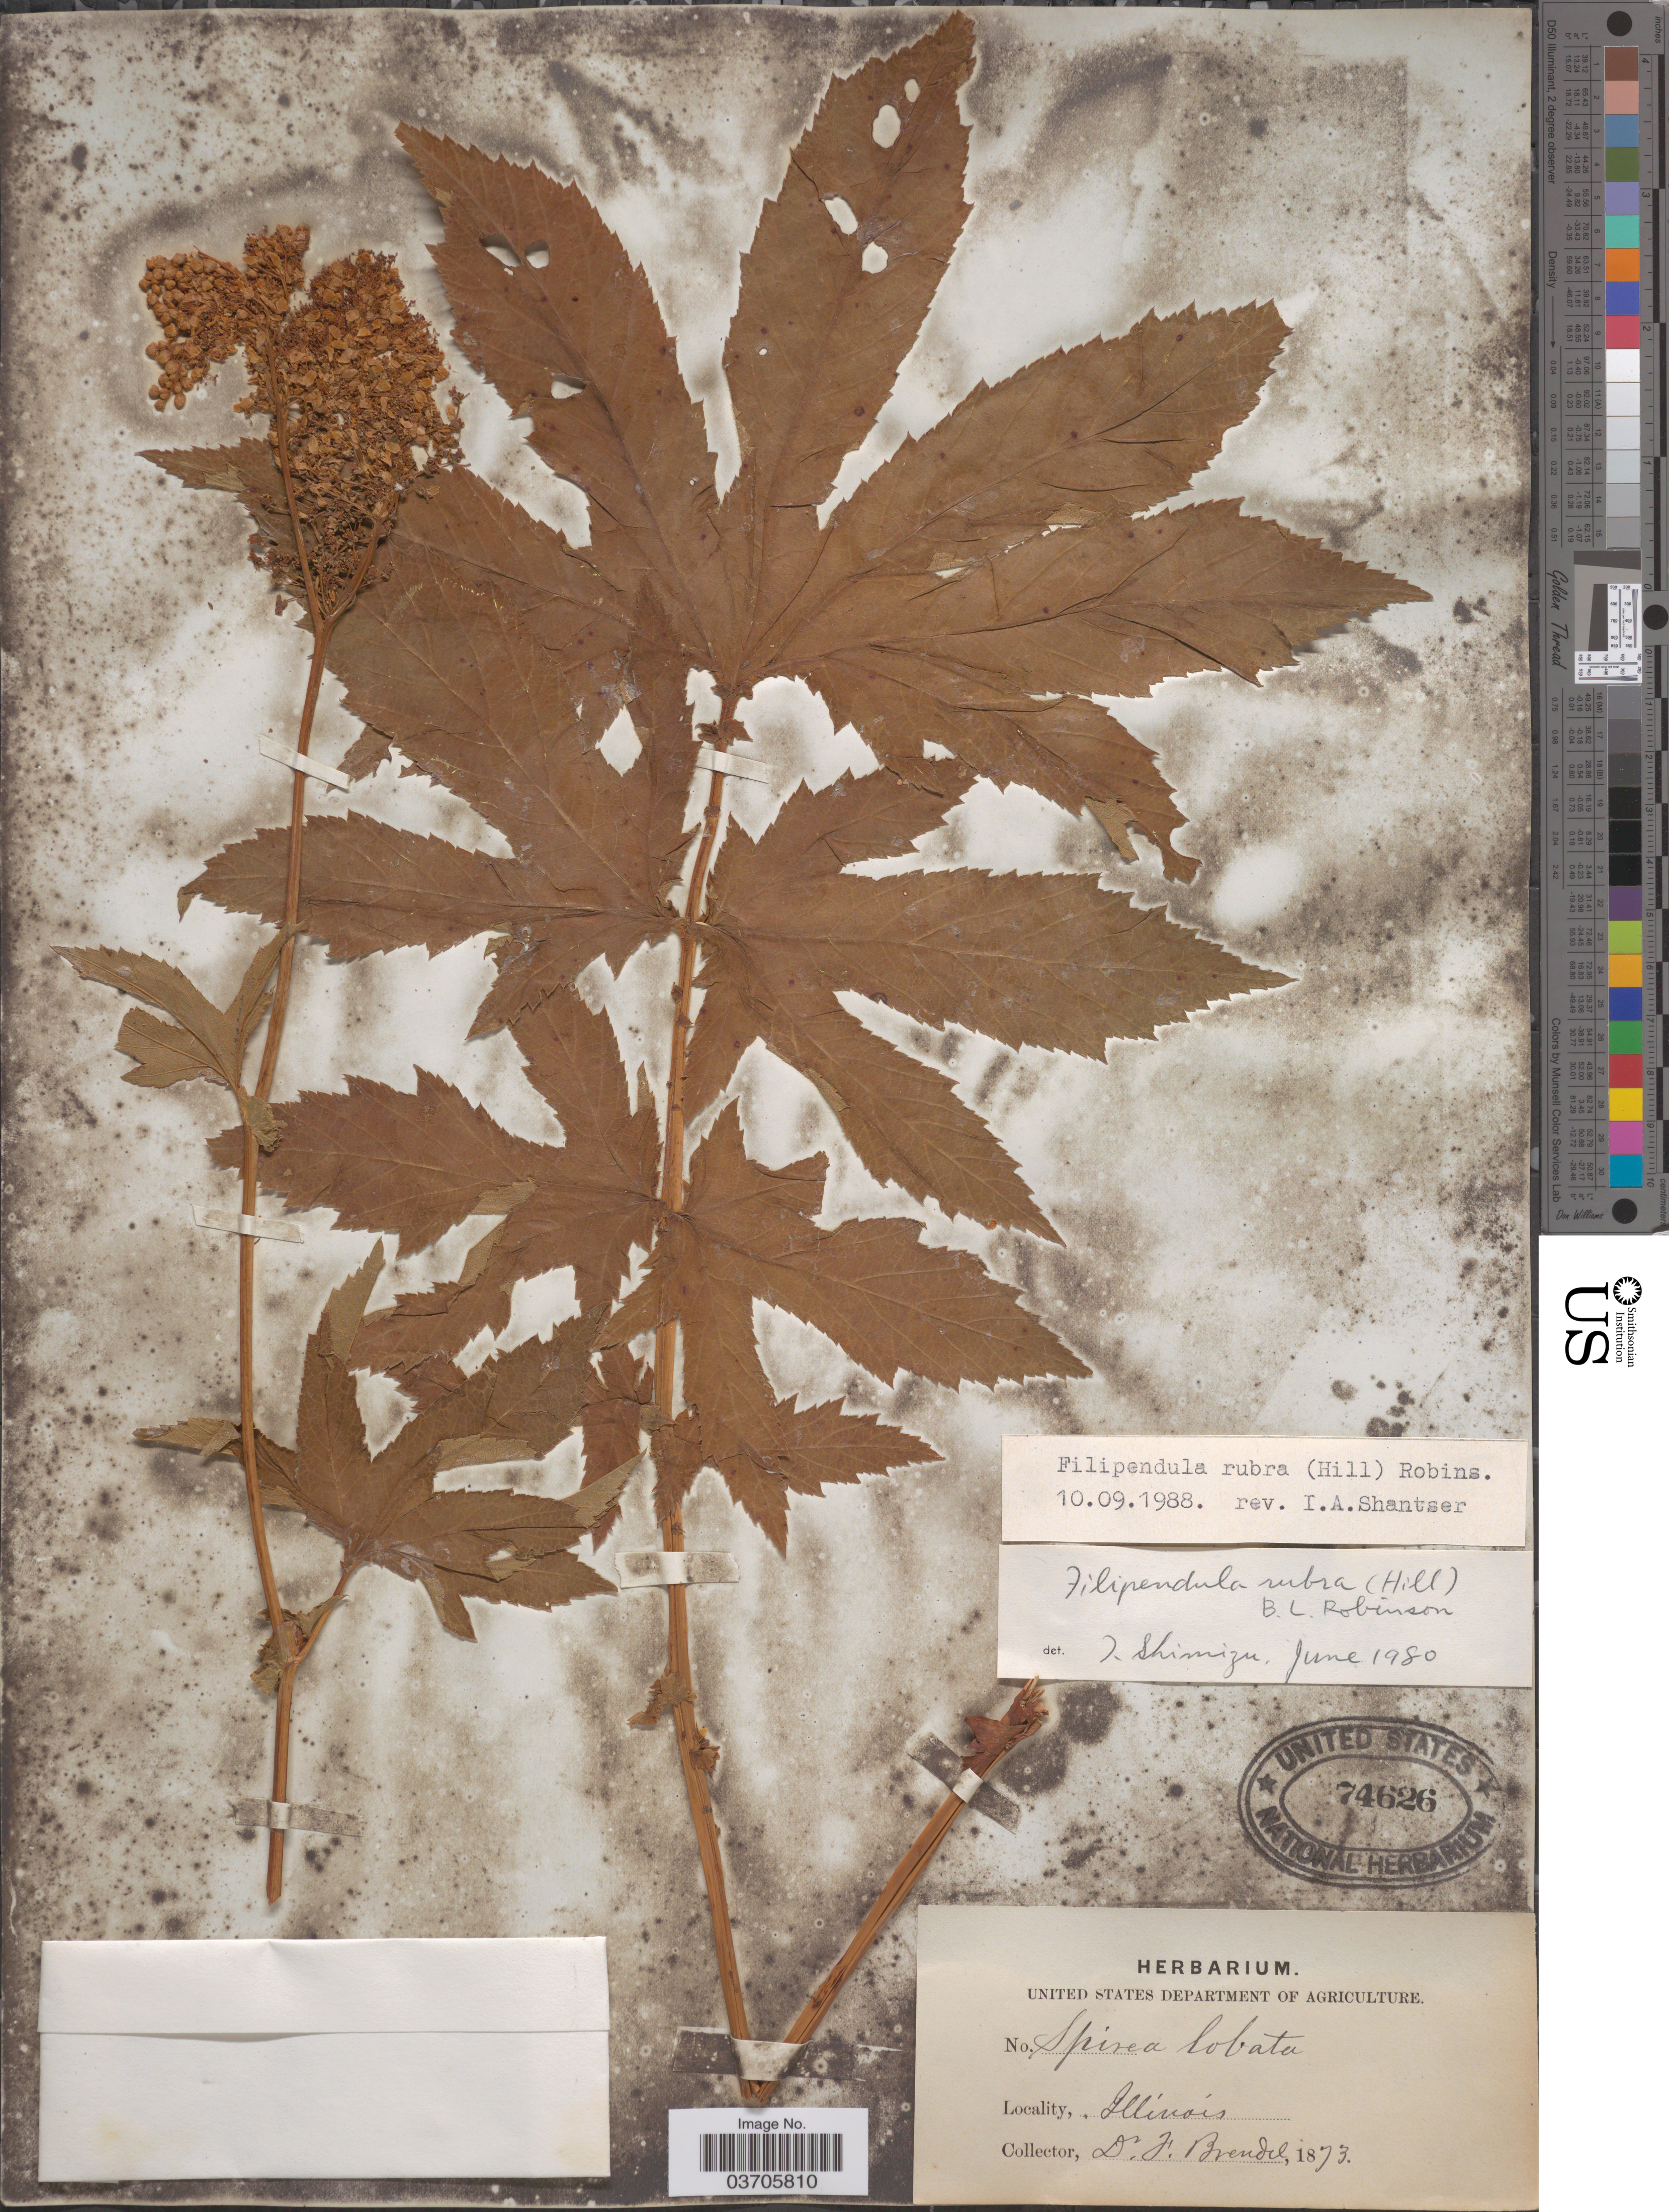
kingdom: Plantae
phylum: Tracheophyta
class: Magnoliopsida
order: Rosales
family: Rosaceae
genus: Filipendula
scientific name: Filipendula rubra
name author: (Hill) B.L. Rob.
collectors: F. Brendel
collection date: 1873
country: United States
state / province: Illinois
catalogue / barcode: US 74626